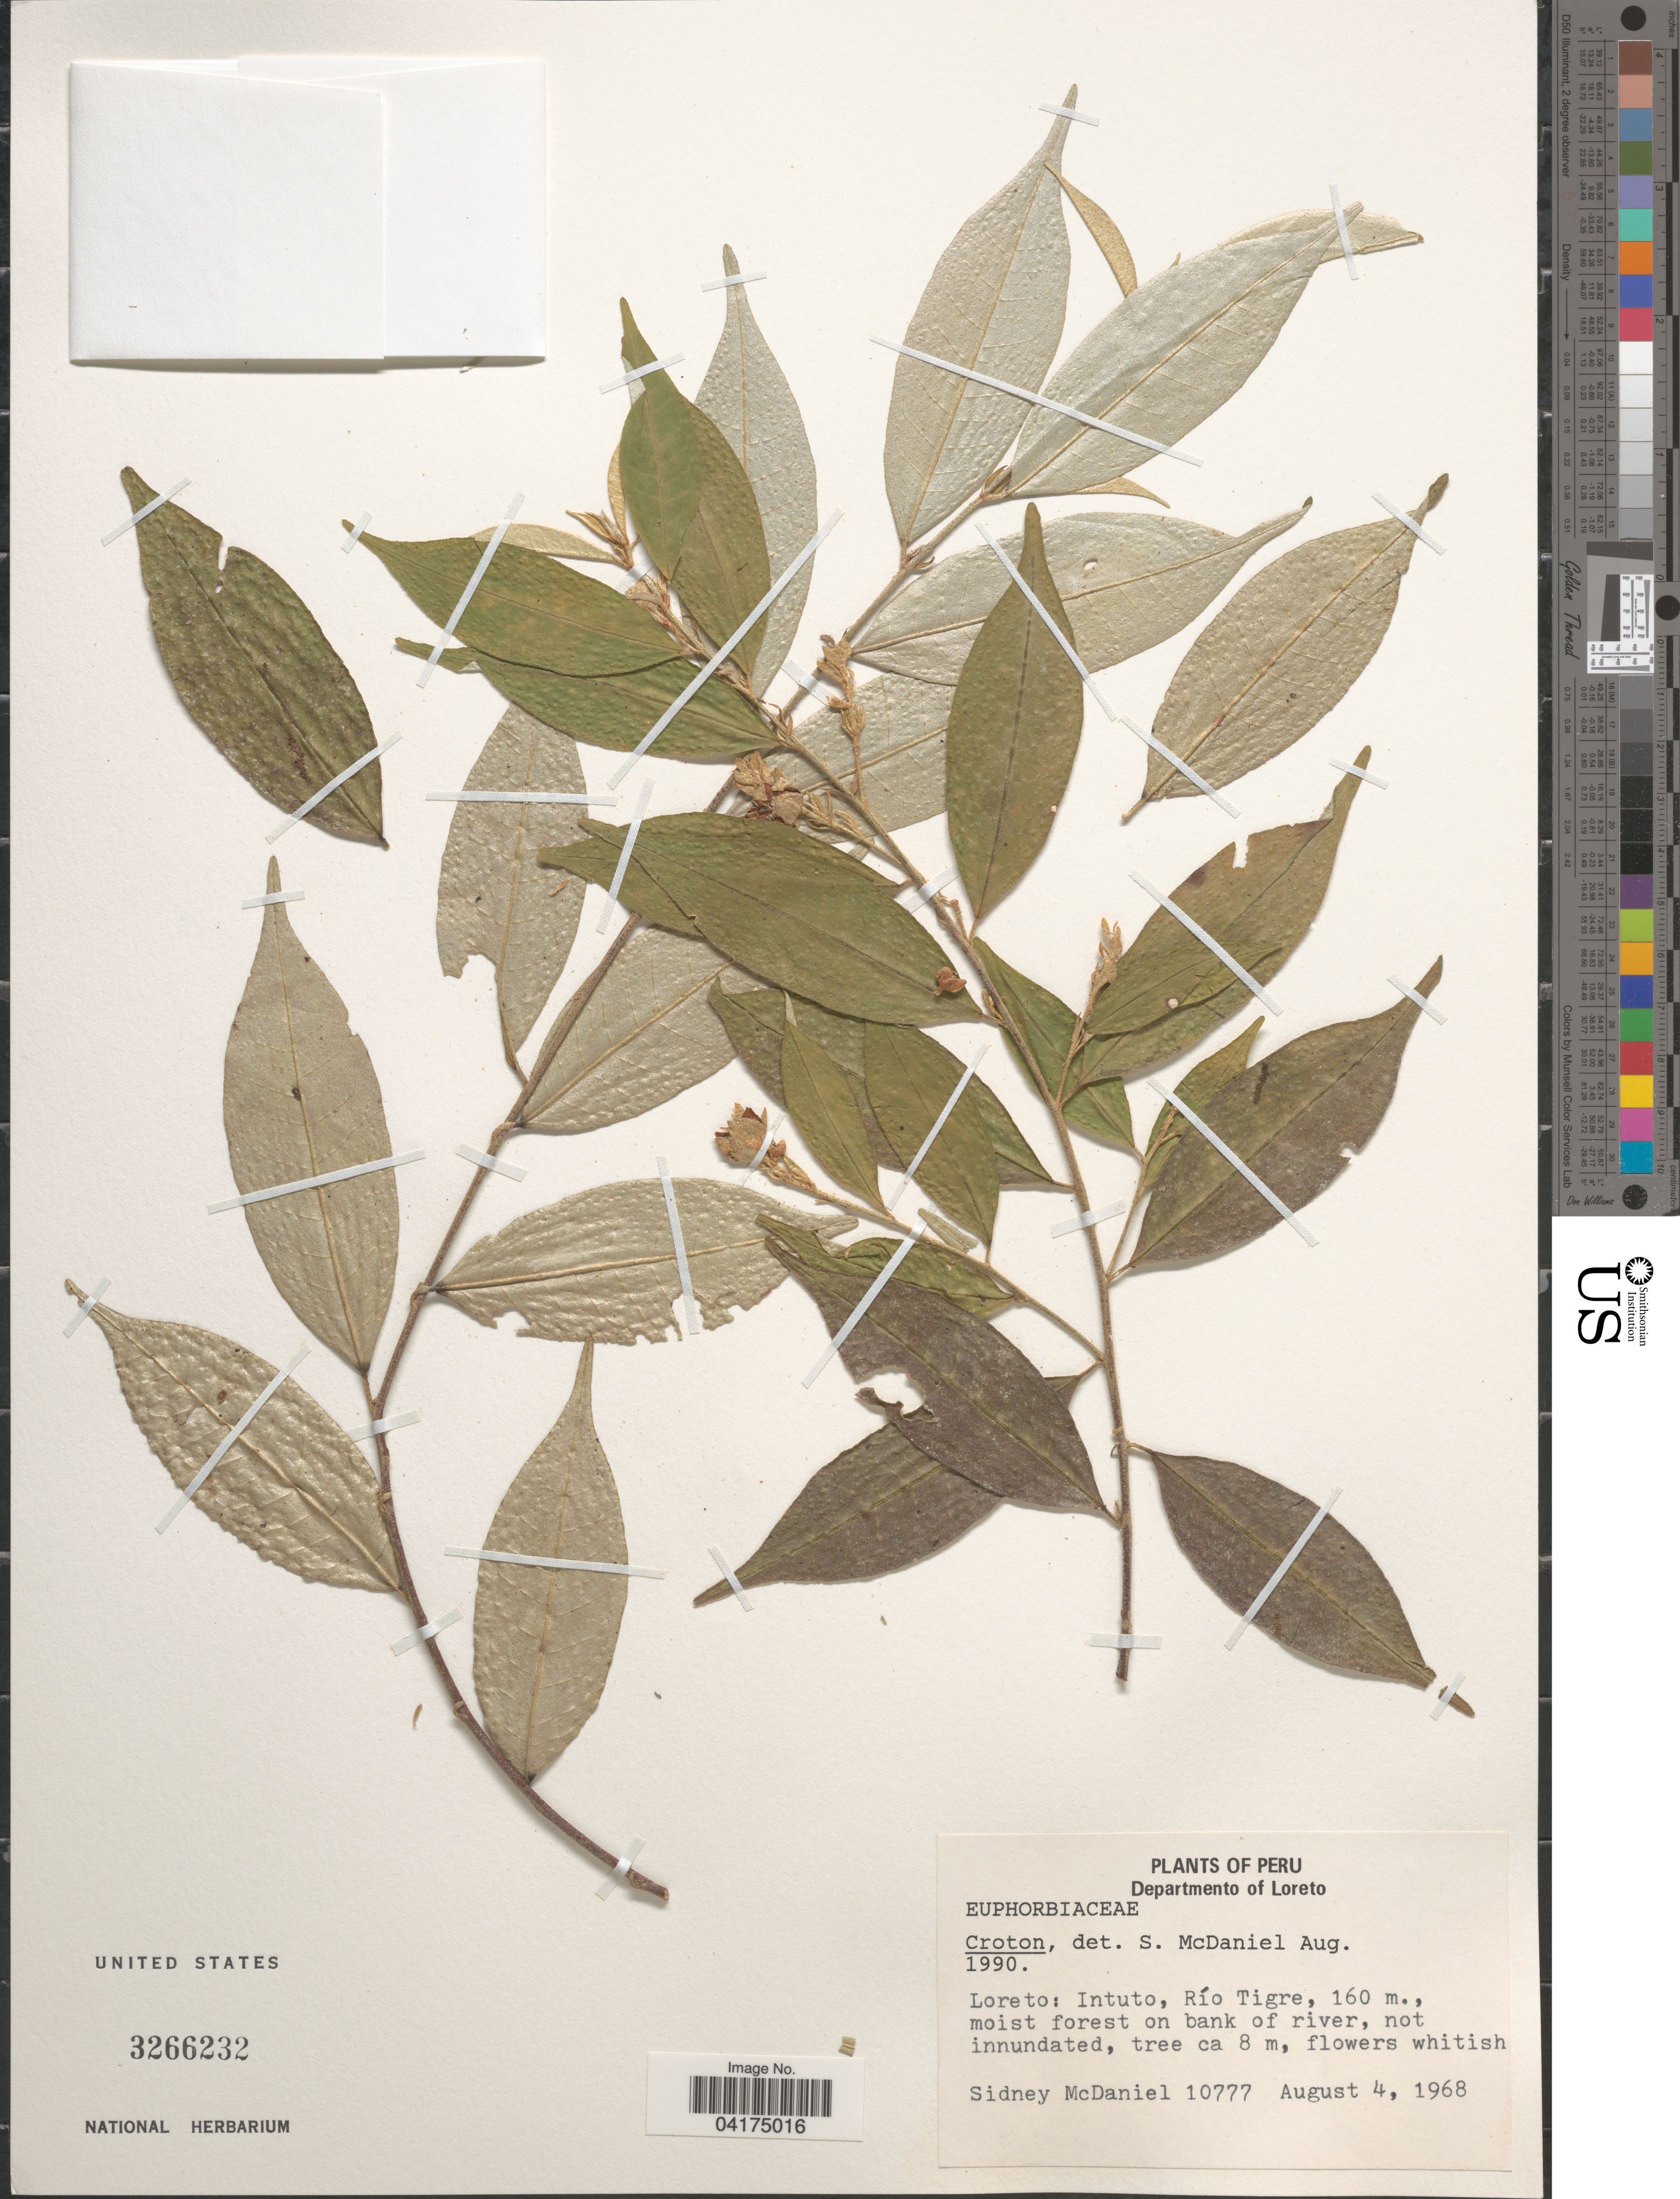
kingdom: Plantae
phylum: Tracheophyta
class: Magnoliopsida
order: Malpighiales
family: Euphorbiaceae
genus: Croton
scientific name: Croton sp.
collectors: S. McDaniel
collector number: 10777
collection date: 1968-08-04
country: Peru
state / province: Loreto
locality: Departmento of Loreto. Intuto, Río Tigre.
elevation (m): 160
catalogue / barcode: US 3266232